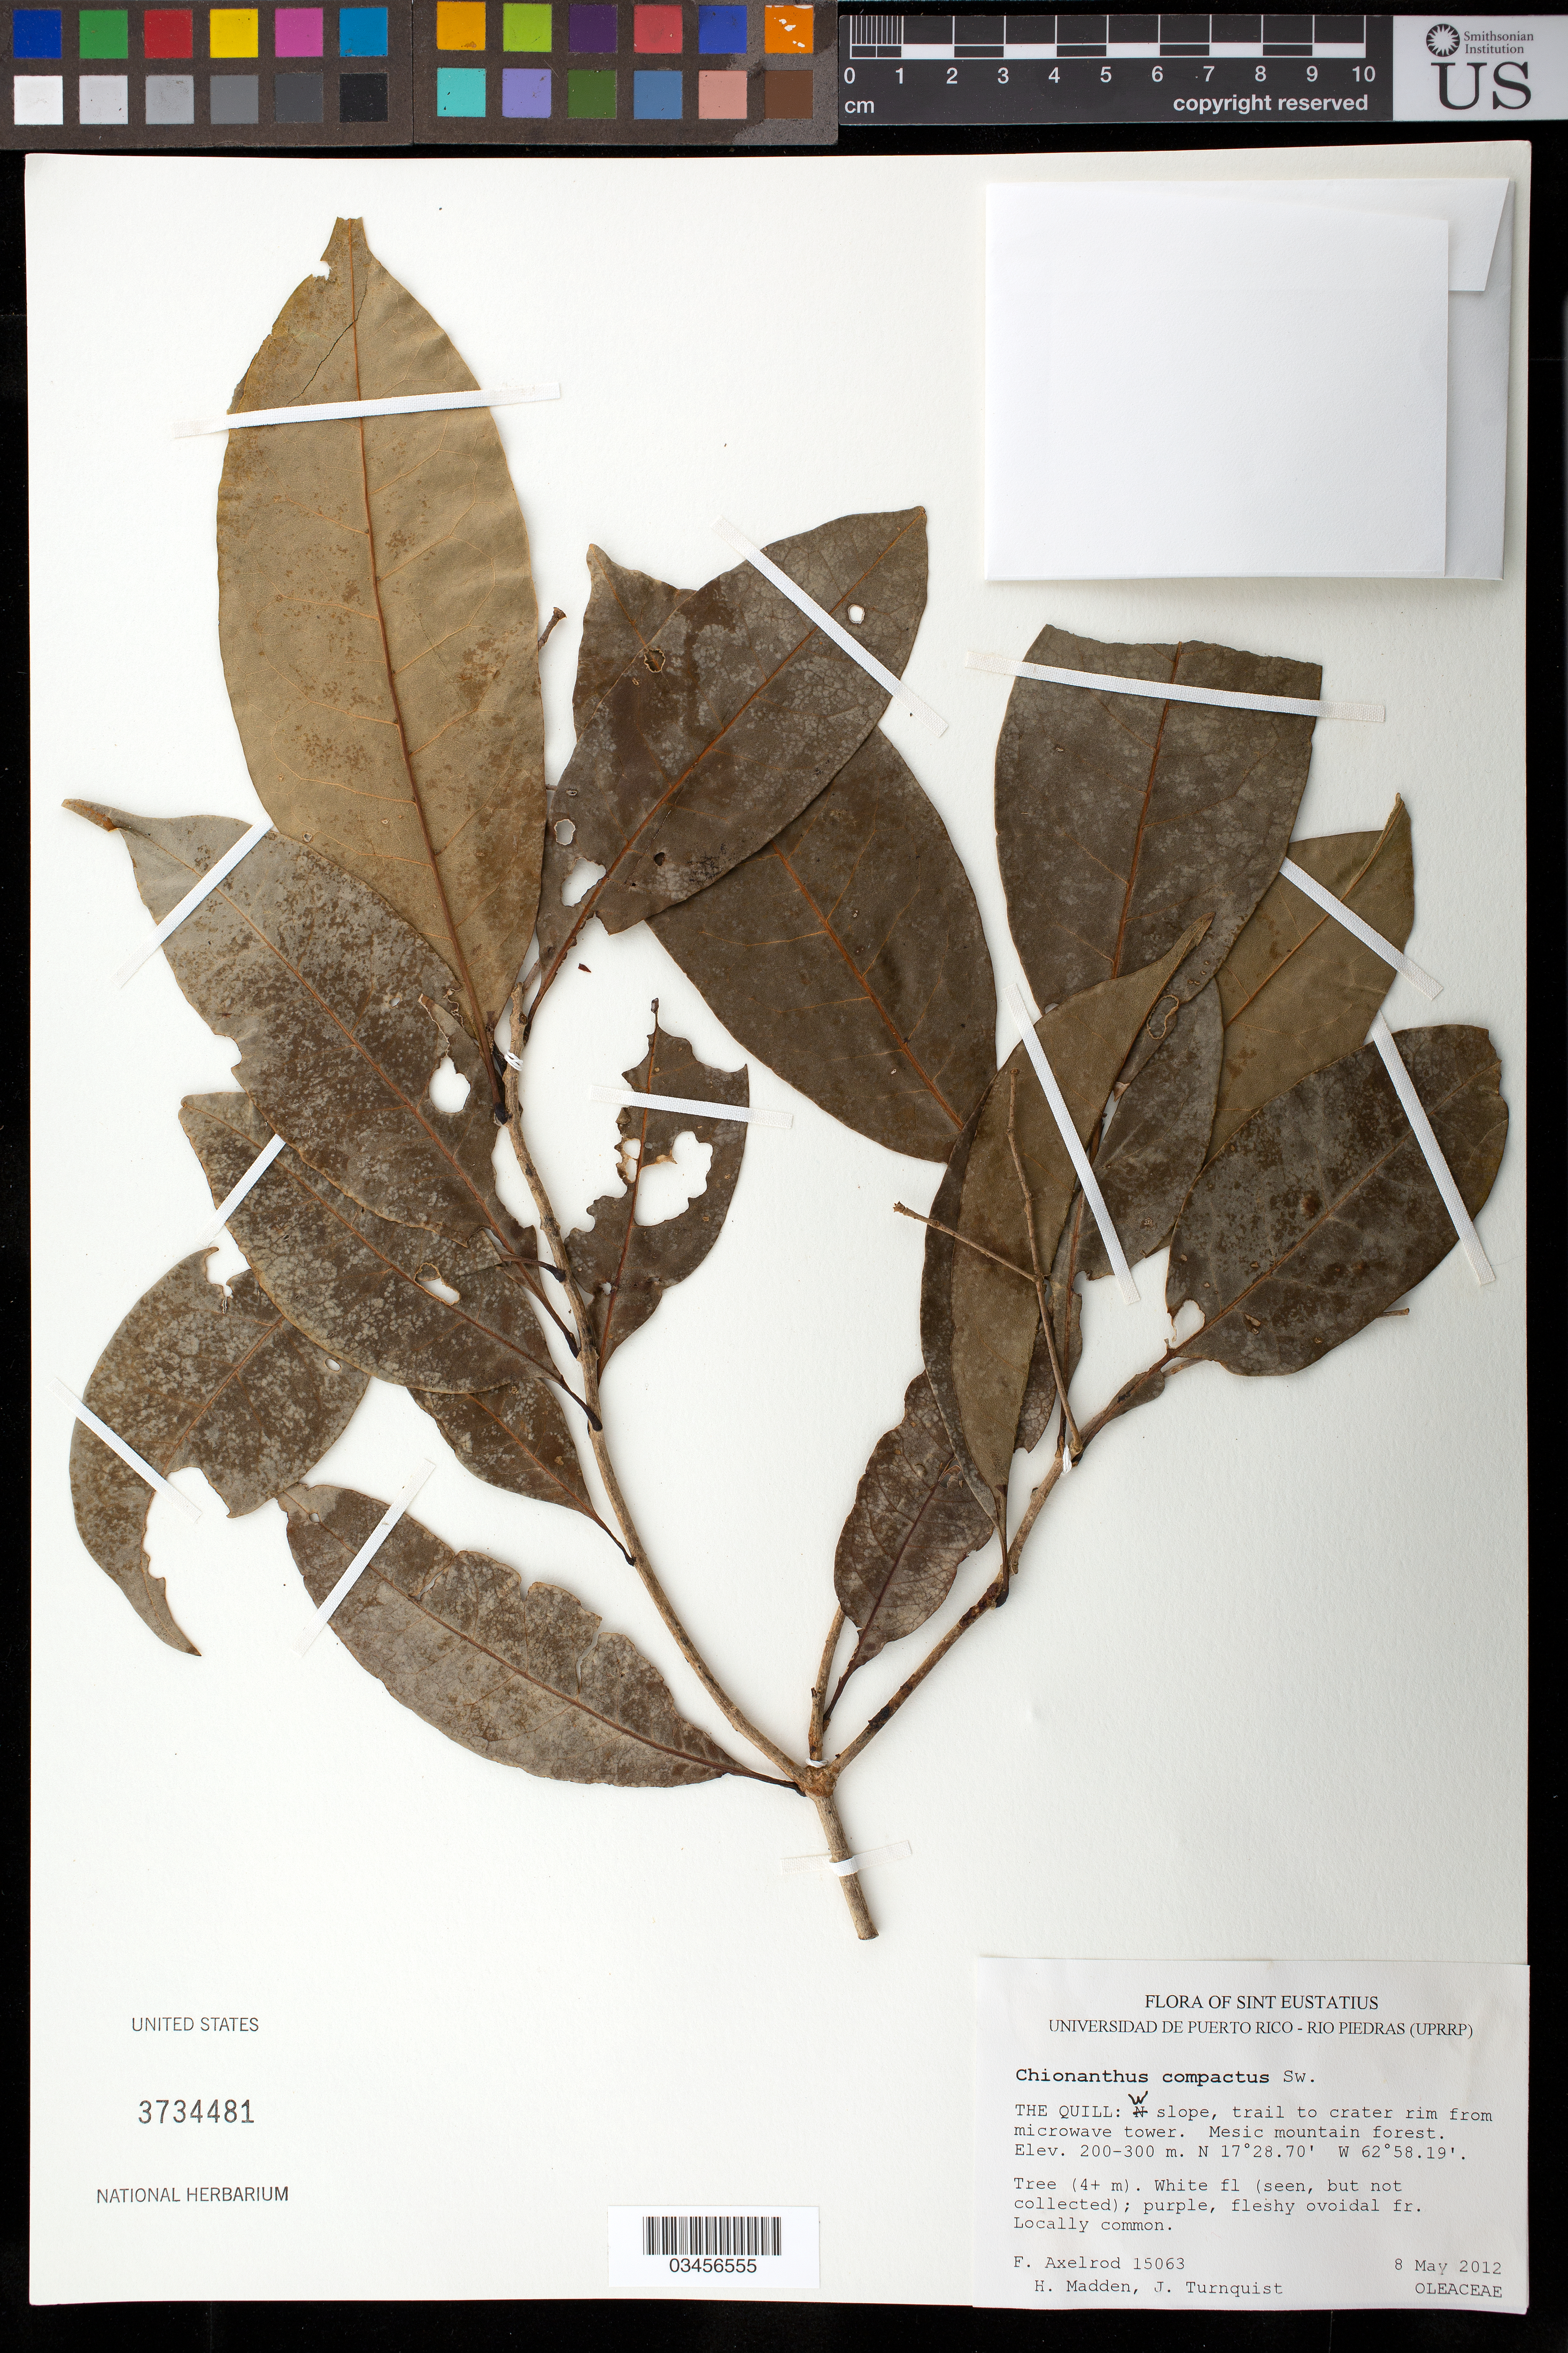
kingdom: Plantae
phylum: Tracheophyta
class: Magnoliopsida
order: Lamiales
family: Oleaceae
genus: Chionanthus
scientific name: Chionanthus compactus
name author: Sw.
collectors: F. S. Axelrod, H. Madden & J. Turnquist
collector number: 15063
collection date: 2012-05-08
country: Netherlands Antilles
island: Sint Eustatius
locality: The Quill: W slope, trail to crater rim from microwave tower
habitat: Mesic mountain forest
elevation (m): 200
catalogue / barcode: US 3734481